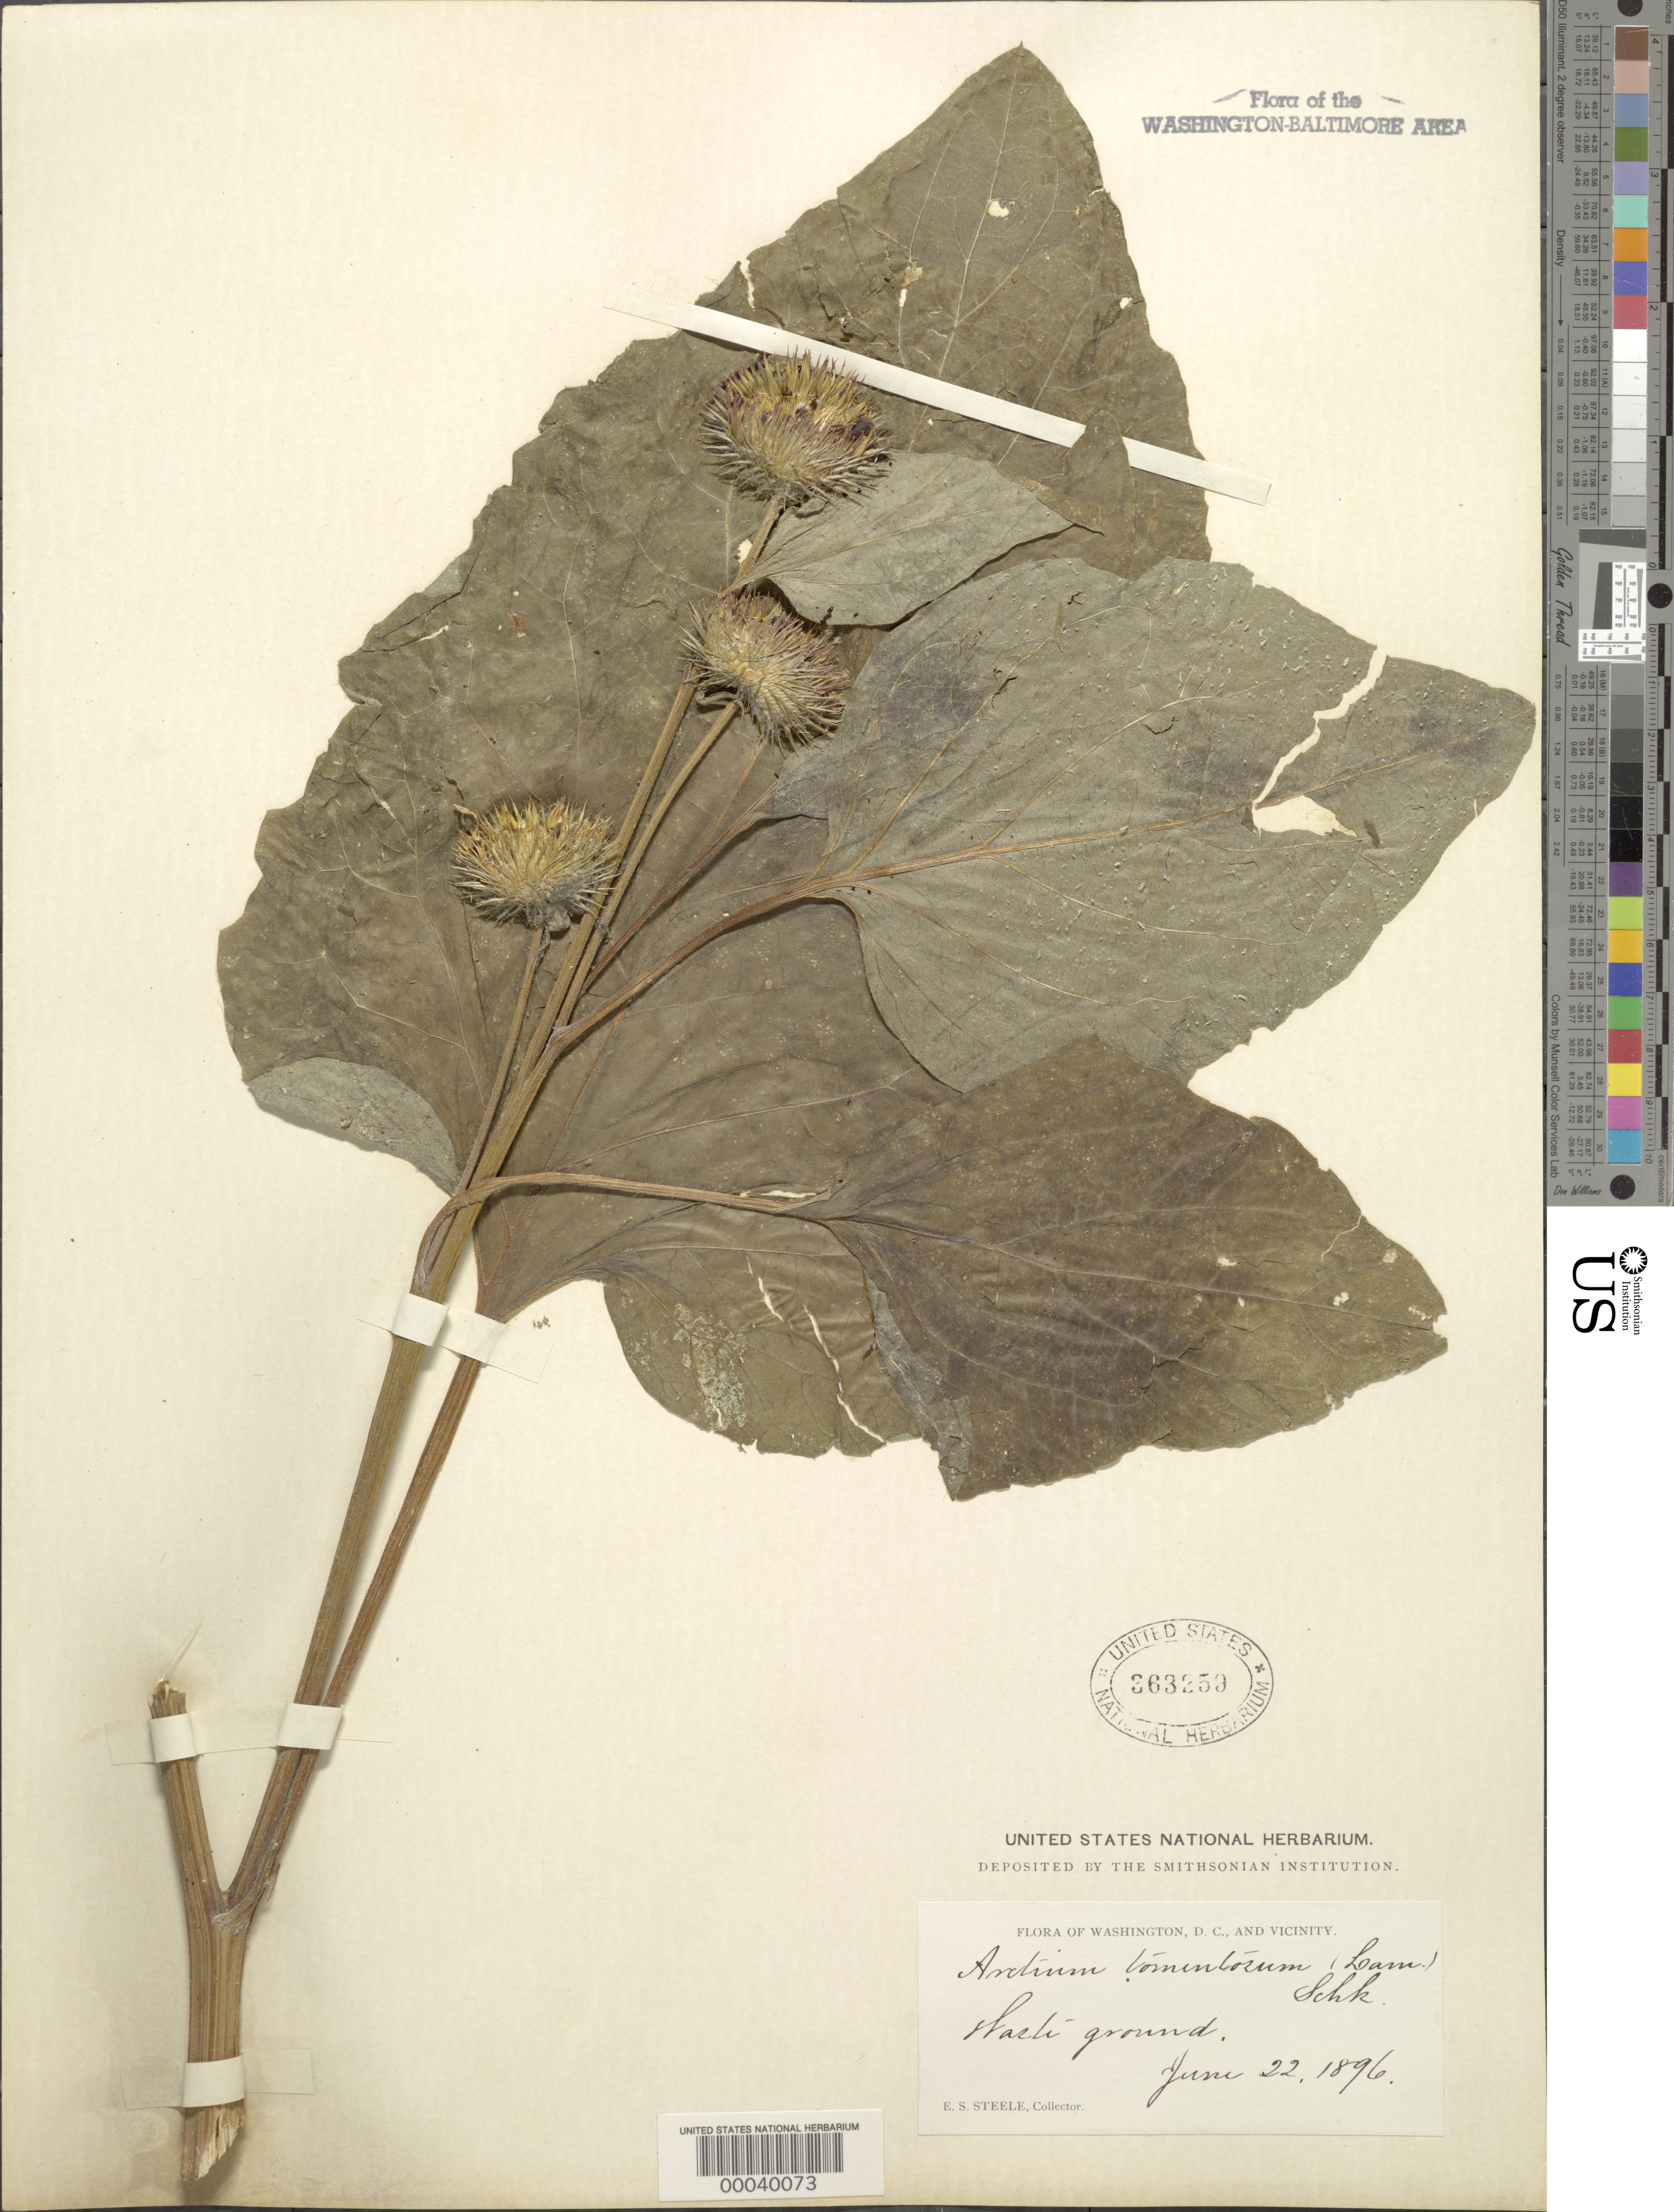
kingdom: Plantae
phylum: Tracheophyta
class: Magnoliopsida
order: Asterales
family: Asteraceae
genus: Arctium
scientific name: Arctium tomentosum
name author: Mill.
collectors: E. Steele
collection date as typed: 22 Jun 1896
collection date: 1896-06-22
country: United States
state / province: District of Columbia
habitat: Waste ground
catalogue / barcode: US 363259